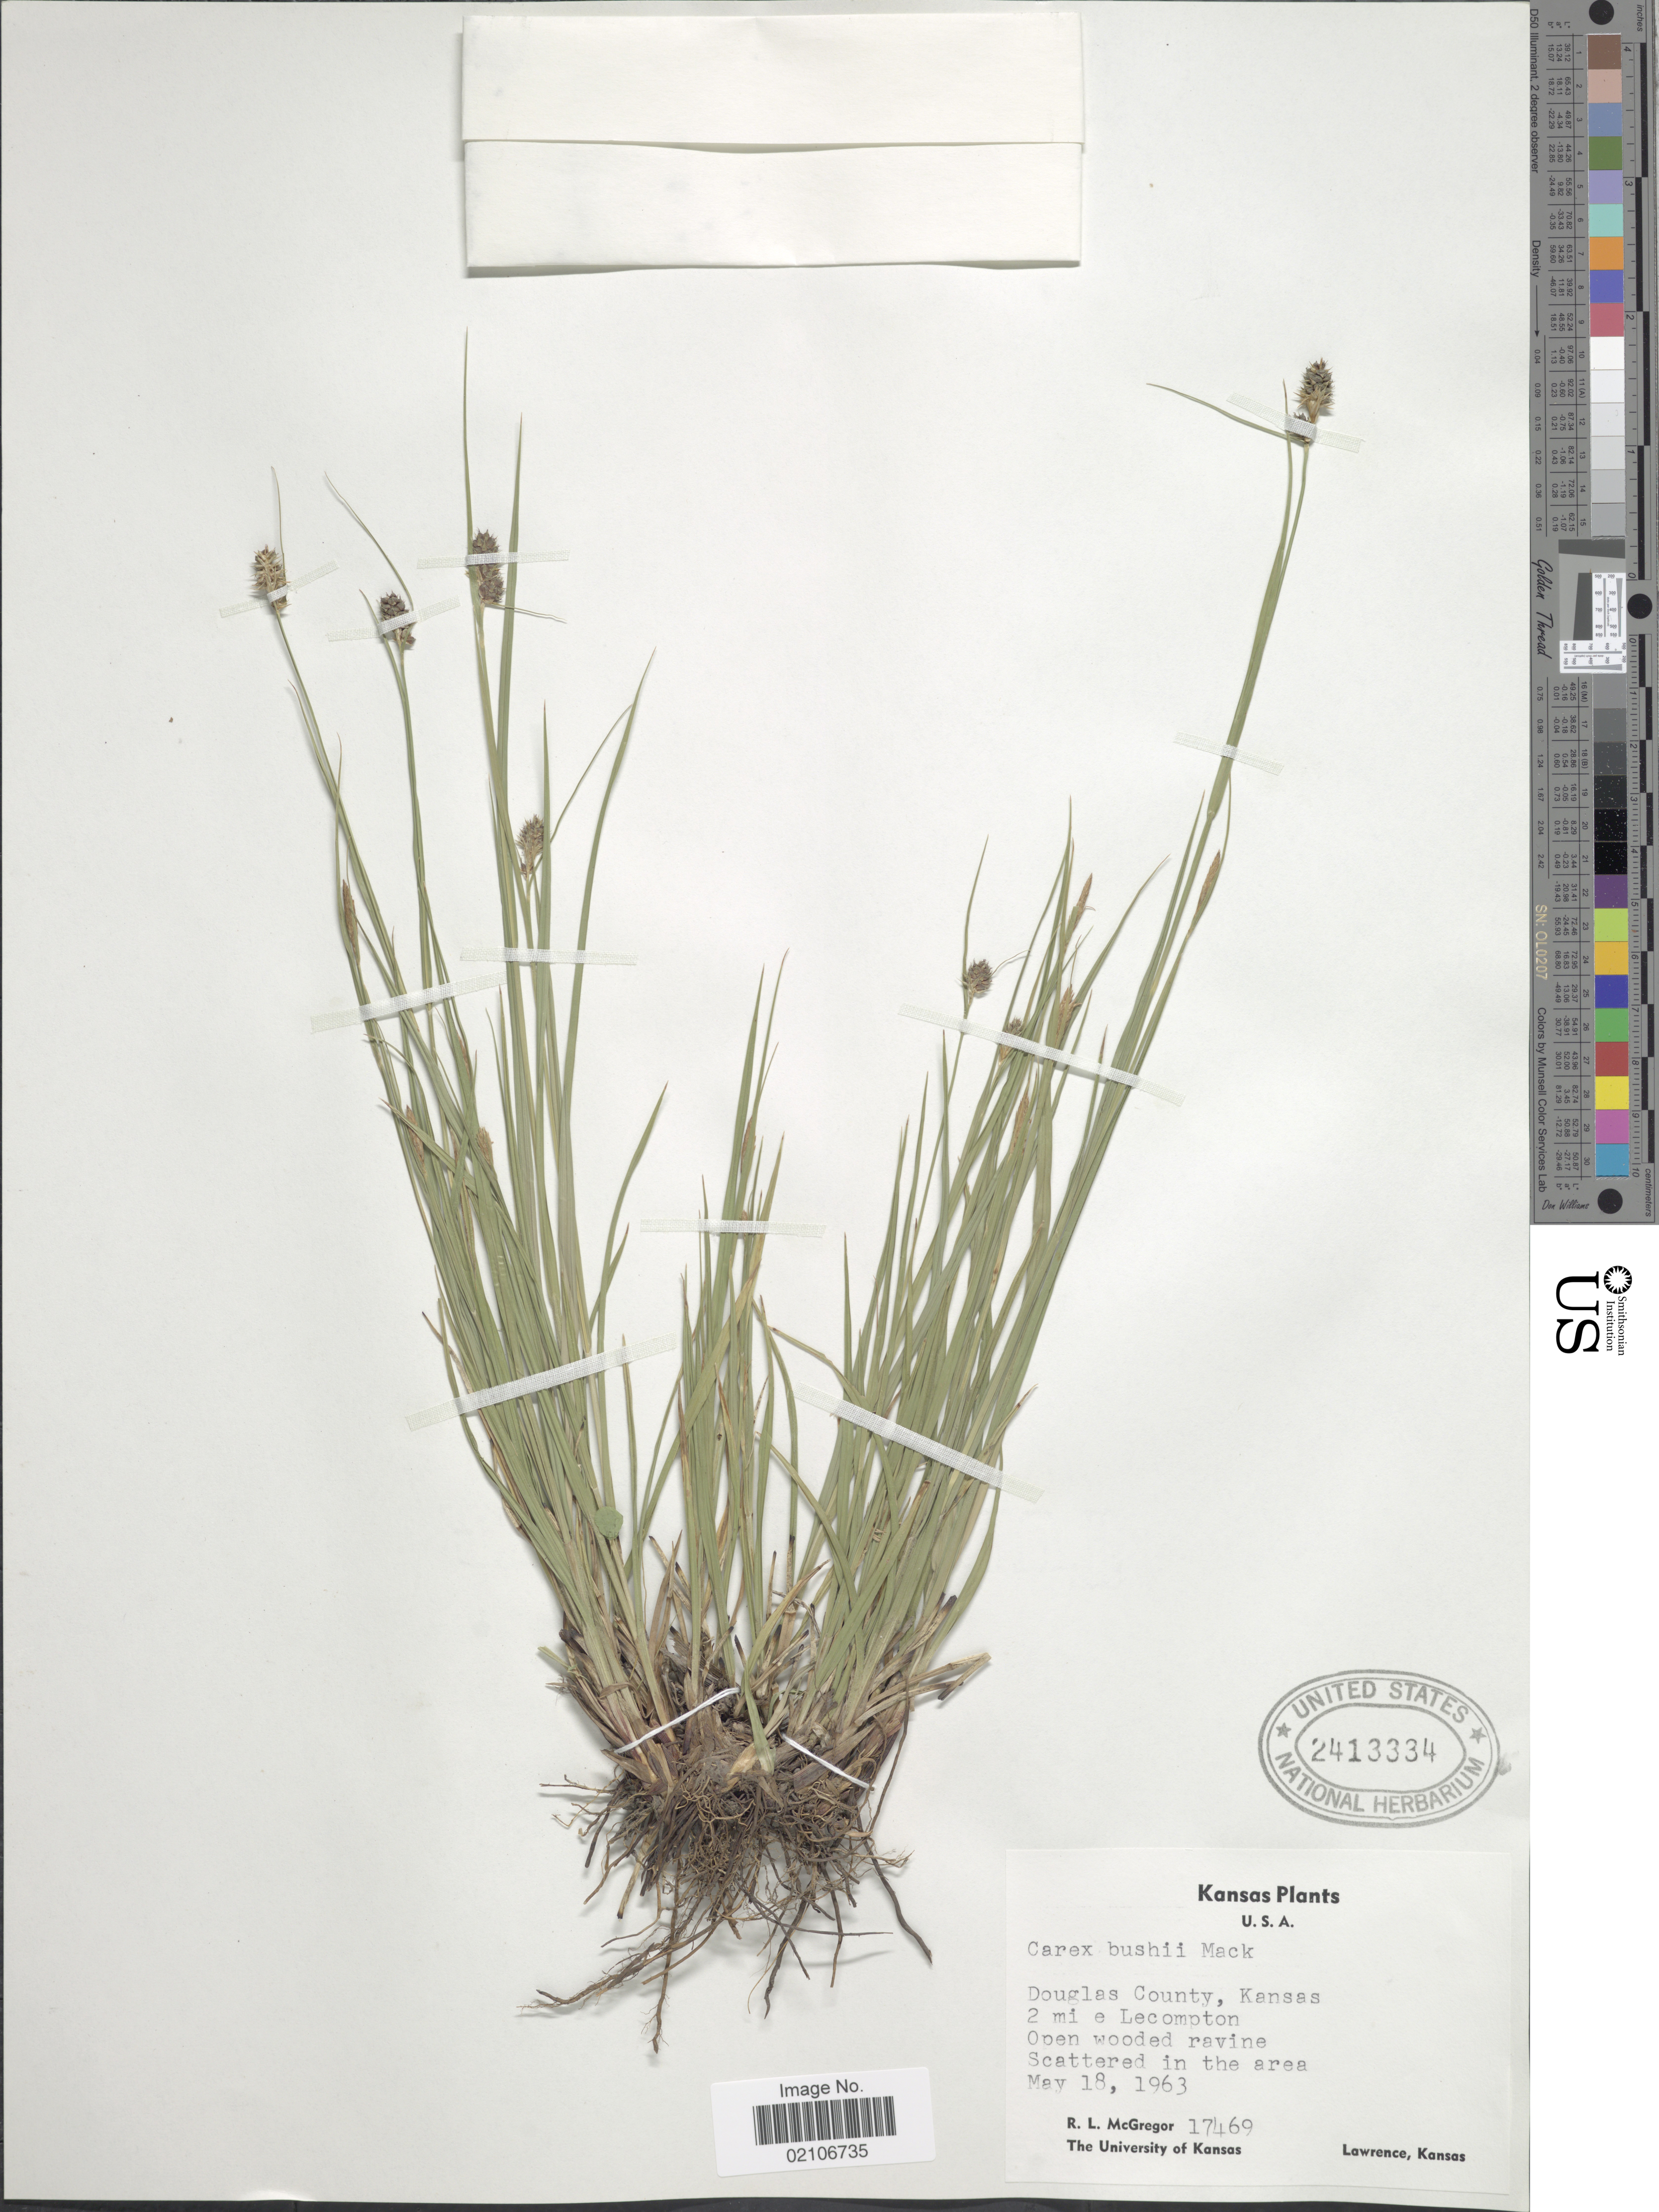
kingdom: Plantae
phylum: Tracheophyta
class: Liliopsida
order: Poales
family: Cyperaceae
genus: Carex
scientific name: Carex bushii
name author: Mack.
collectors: R. McGregor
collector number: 17469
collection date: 1963-05-18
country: United States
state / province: Kansas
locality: Douglas County, 2 mi e Locompton, Open wooded ravine, Scattered in the area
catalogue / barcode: US 2413334